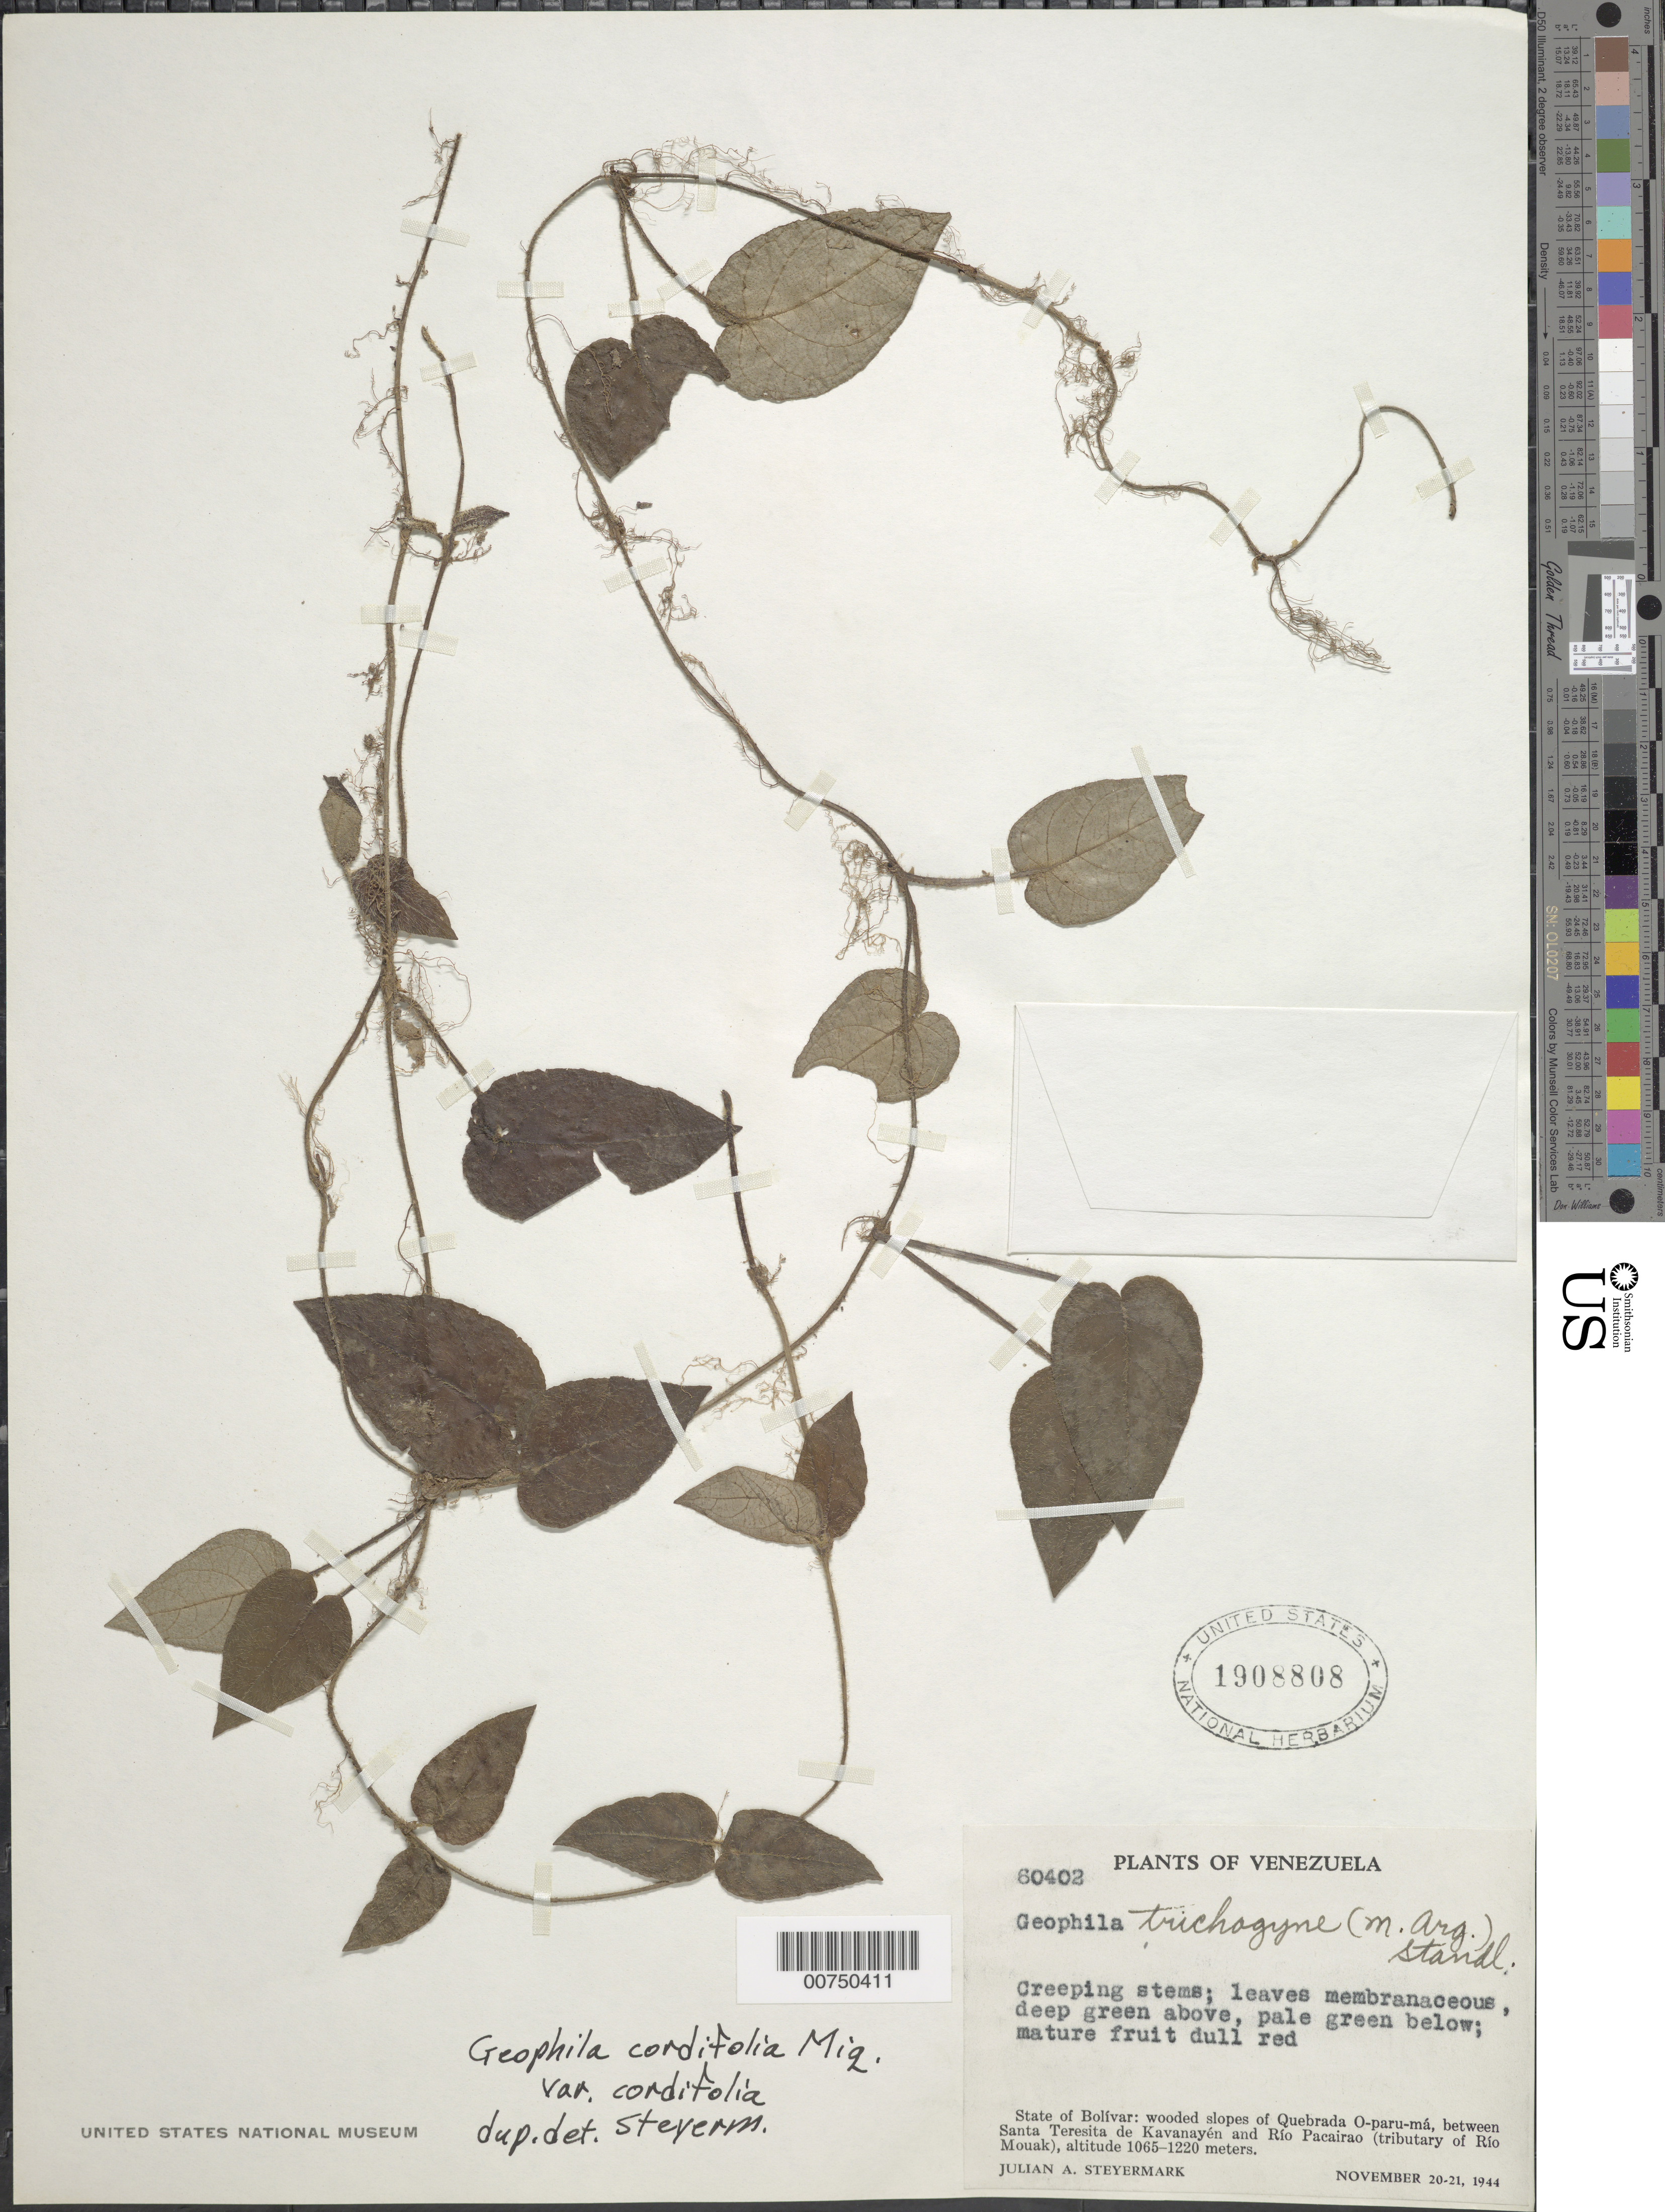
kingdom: Plantae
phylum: Tracheophyta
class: Magnoliopsida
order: Gentianales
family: Rubiaceae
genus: Geophila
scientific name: Geophila cordifolia var. cordifolia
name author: Miq.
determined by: Steyermark, Julian A., (VEN)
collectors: J. Steyermark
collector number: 60402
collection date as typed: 20-Nov-44 to 21-Nov-44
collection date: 1944-11-20/1944-11-21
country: Venezuela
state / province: Bolívar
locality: Quebrada O-paru-má, between Santa Teresita de Kavanayén and Río Pacairao (trib. of Río Mouak)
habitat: Wooded slopes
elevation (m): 1065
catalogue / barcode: US 1908808